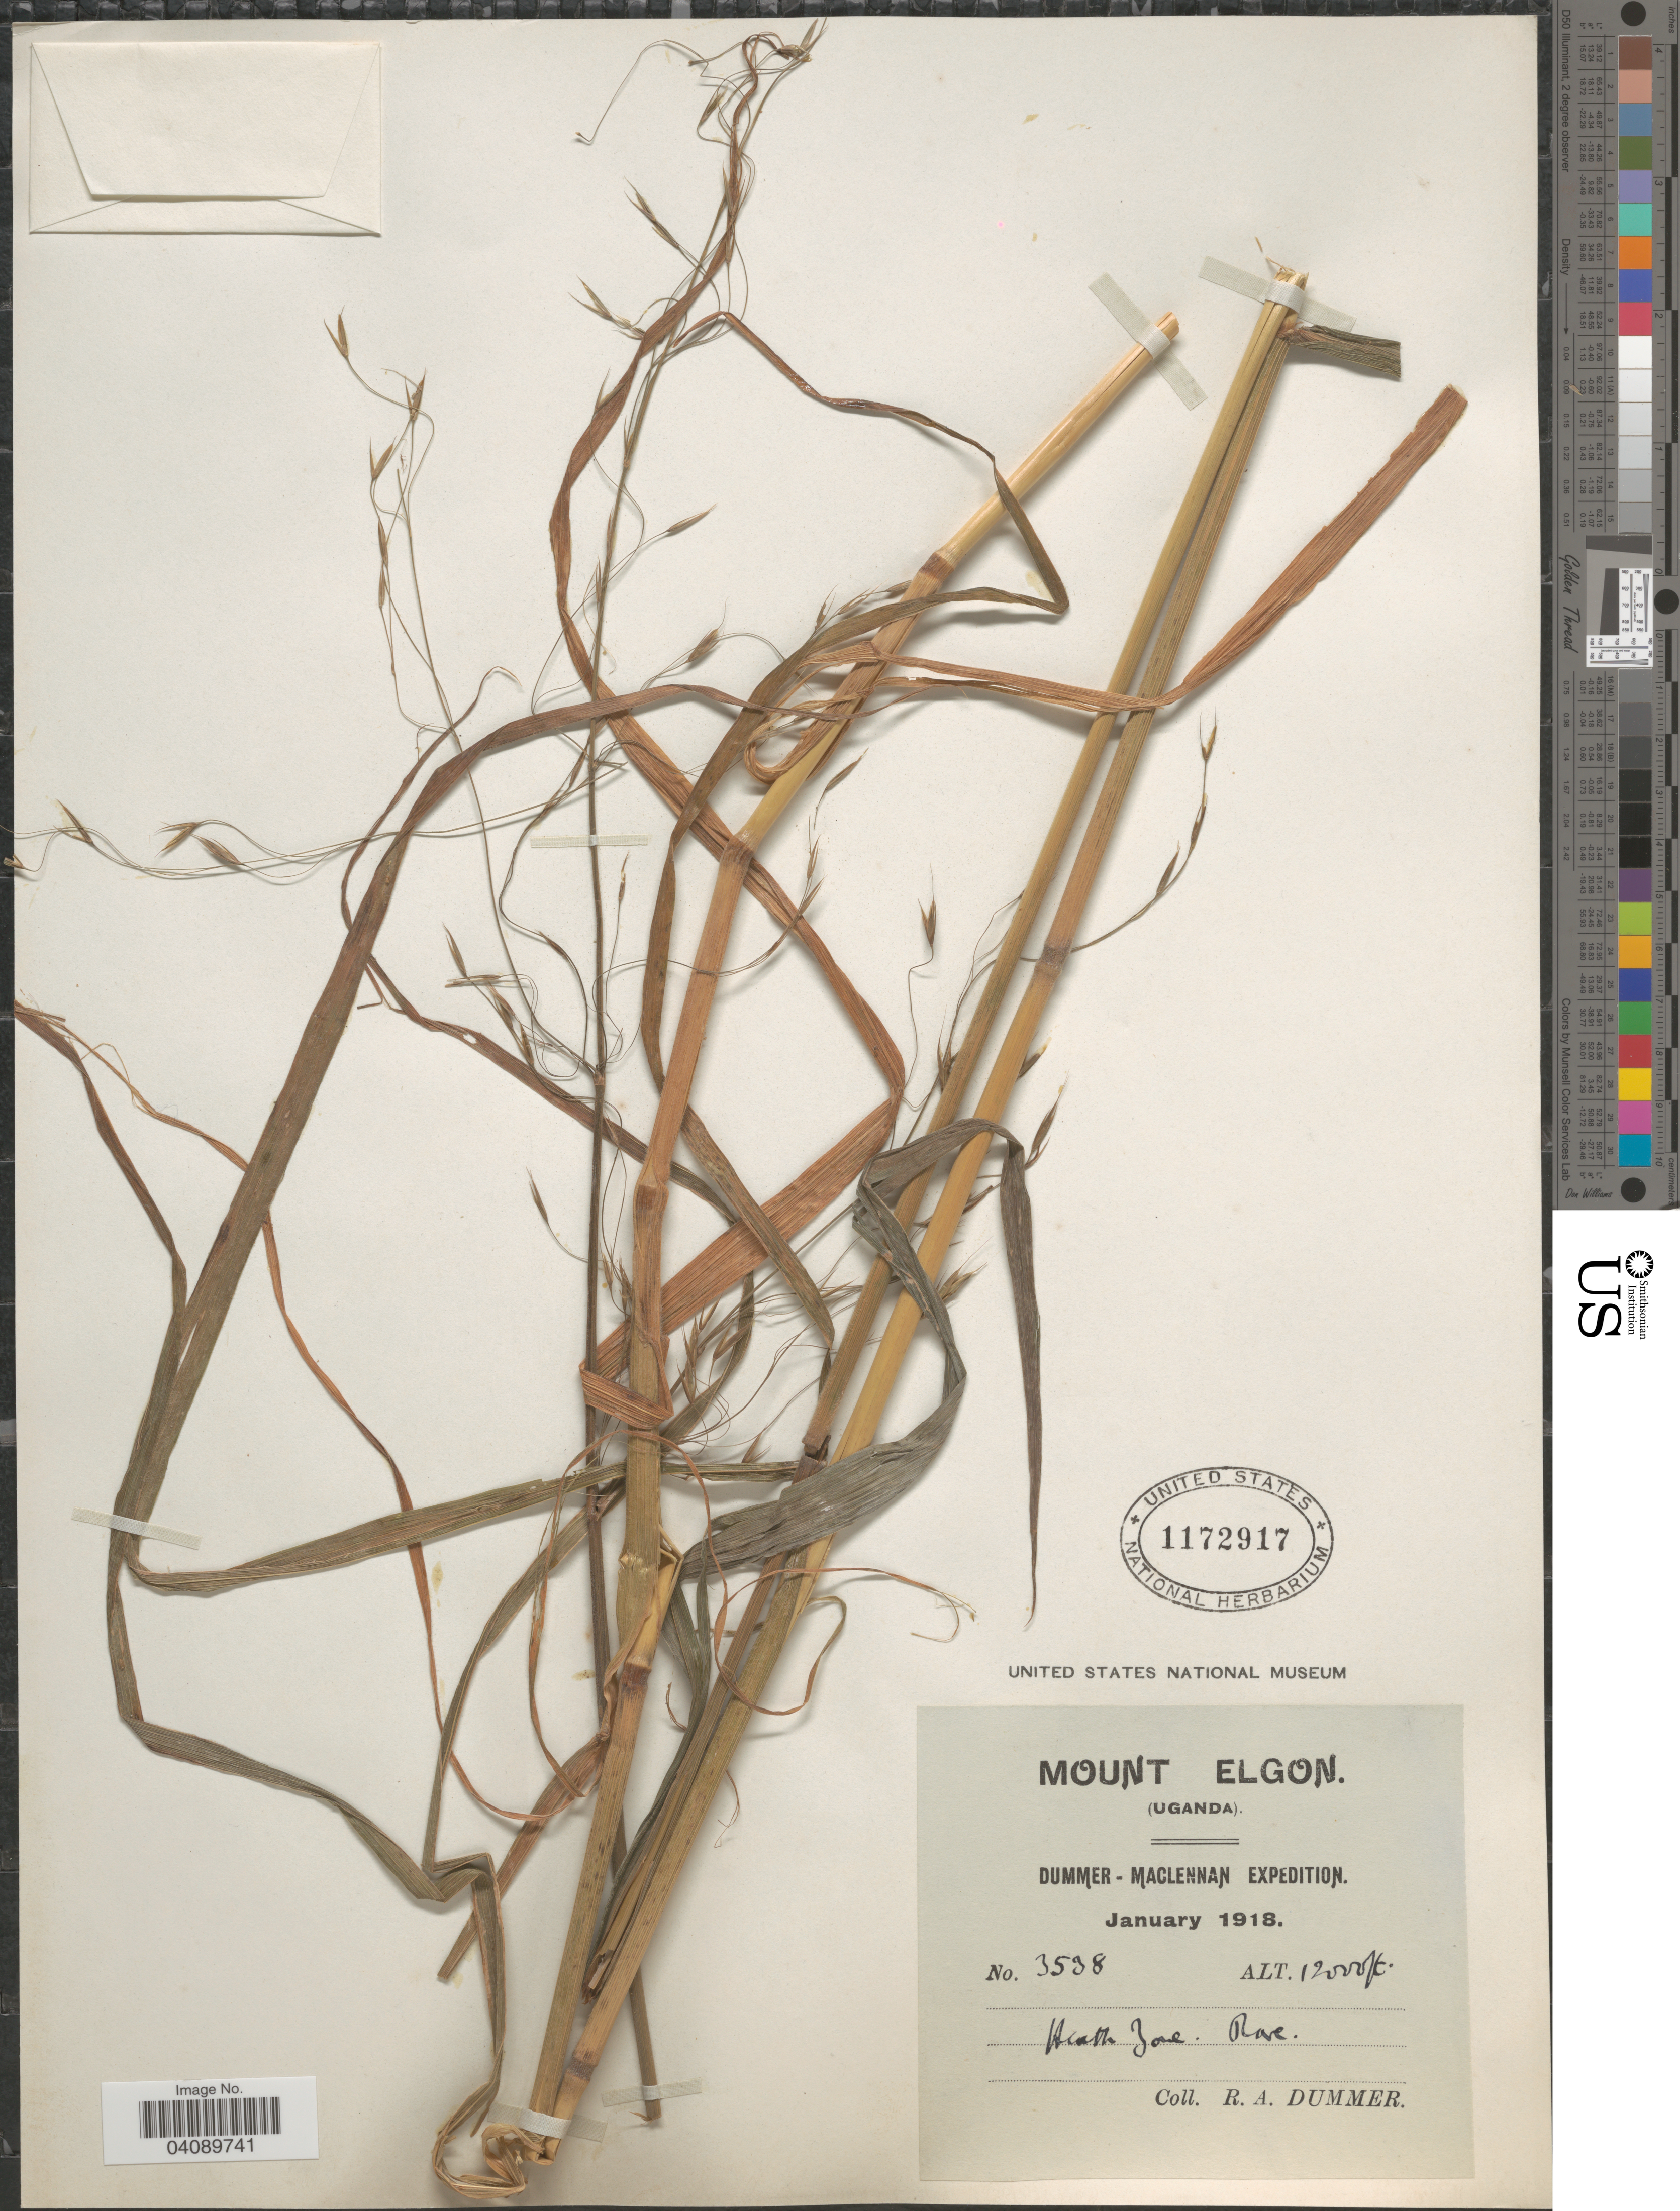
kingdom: Plantae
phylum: Tracheophyta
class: Liliopsida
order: Poales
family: Poaceae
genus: Bromus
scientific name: Bromus sp.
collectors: R. Dümmer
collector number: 3538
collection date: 1918-01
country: Uganda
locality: Dummer-Maclennan Expedition. Mount Elgon. Heath Zone.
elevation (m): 3658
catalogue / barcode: US 1172917